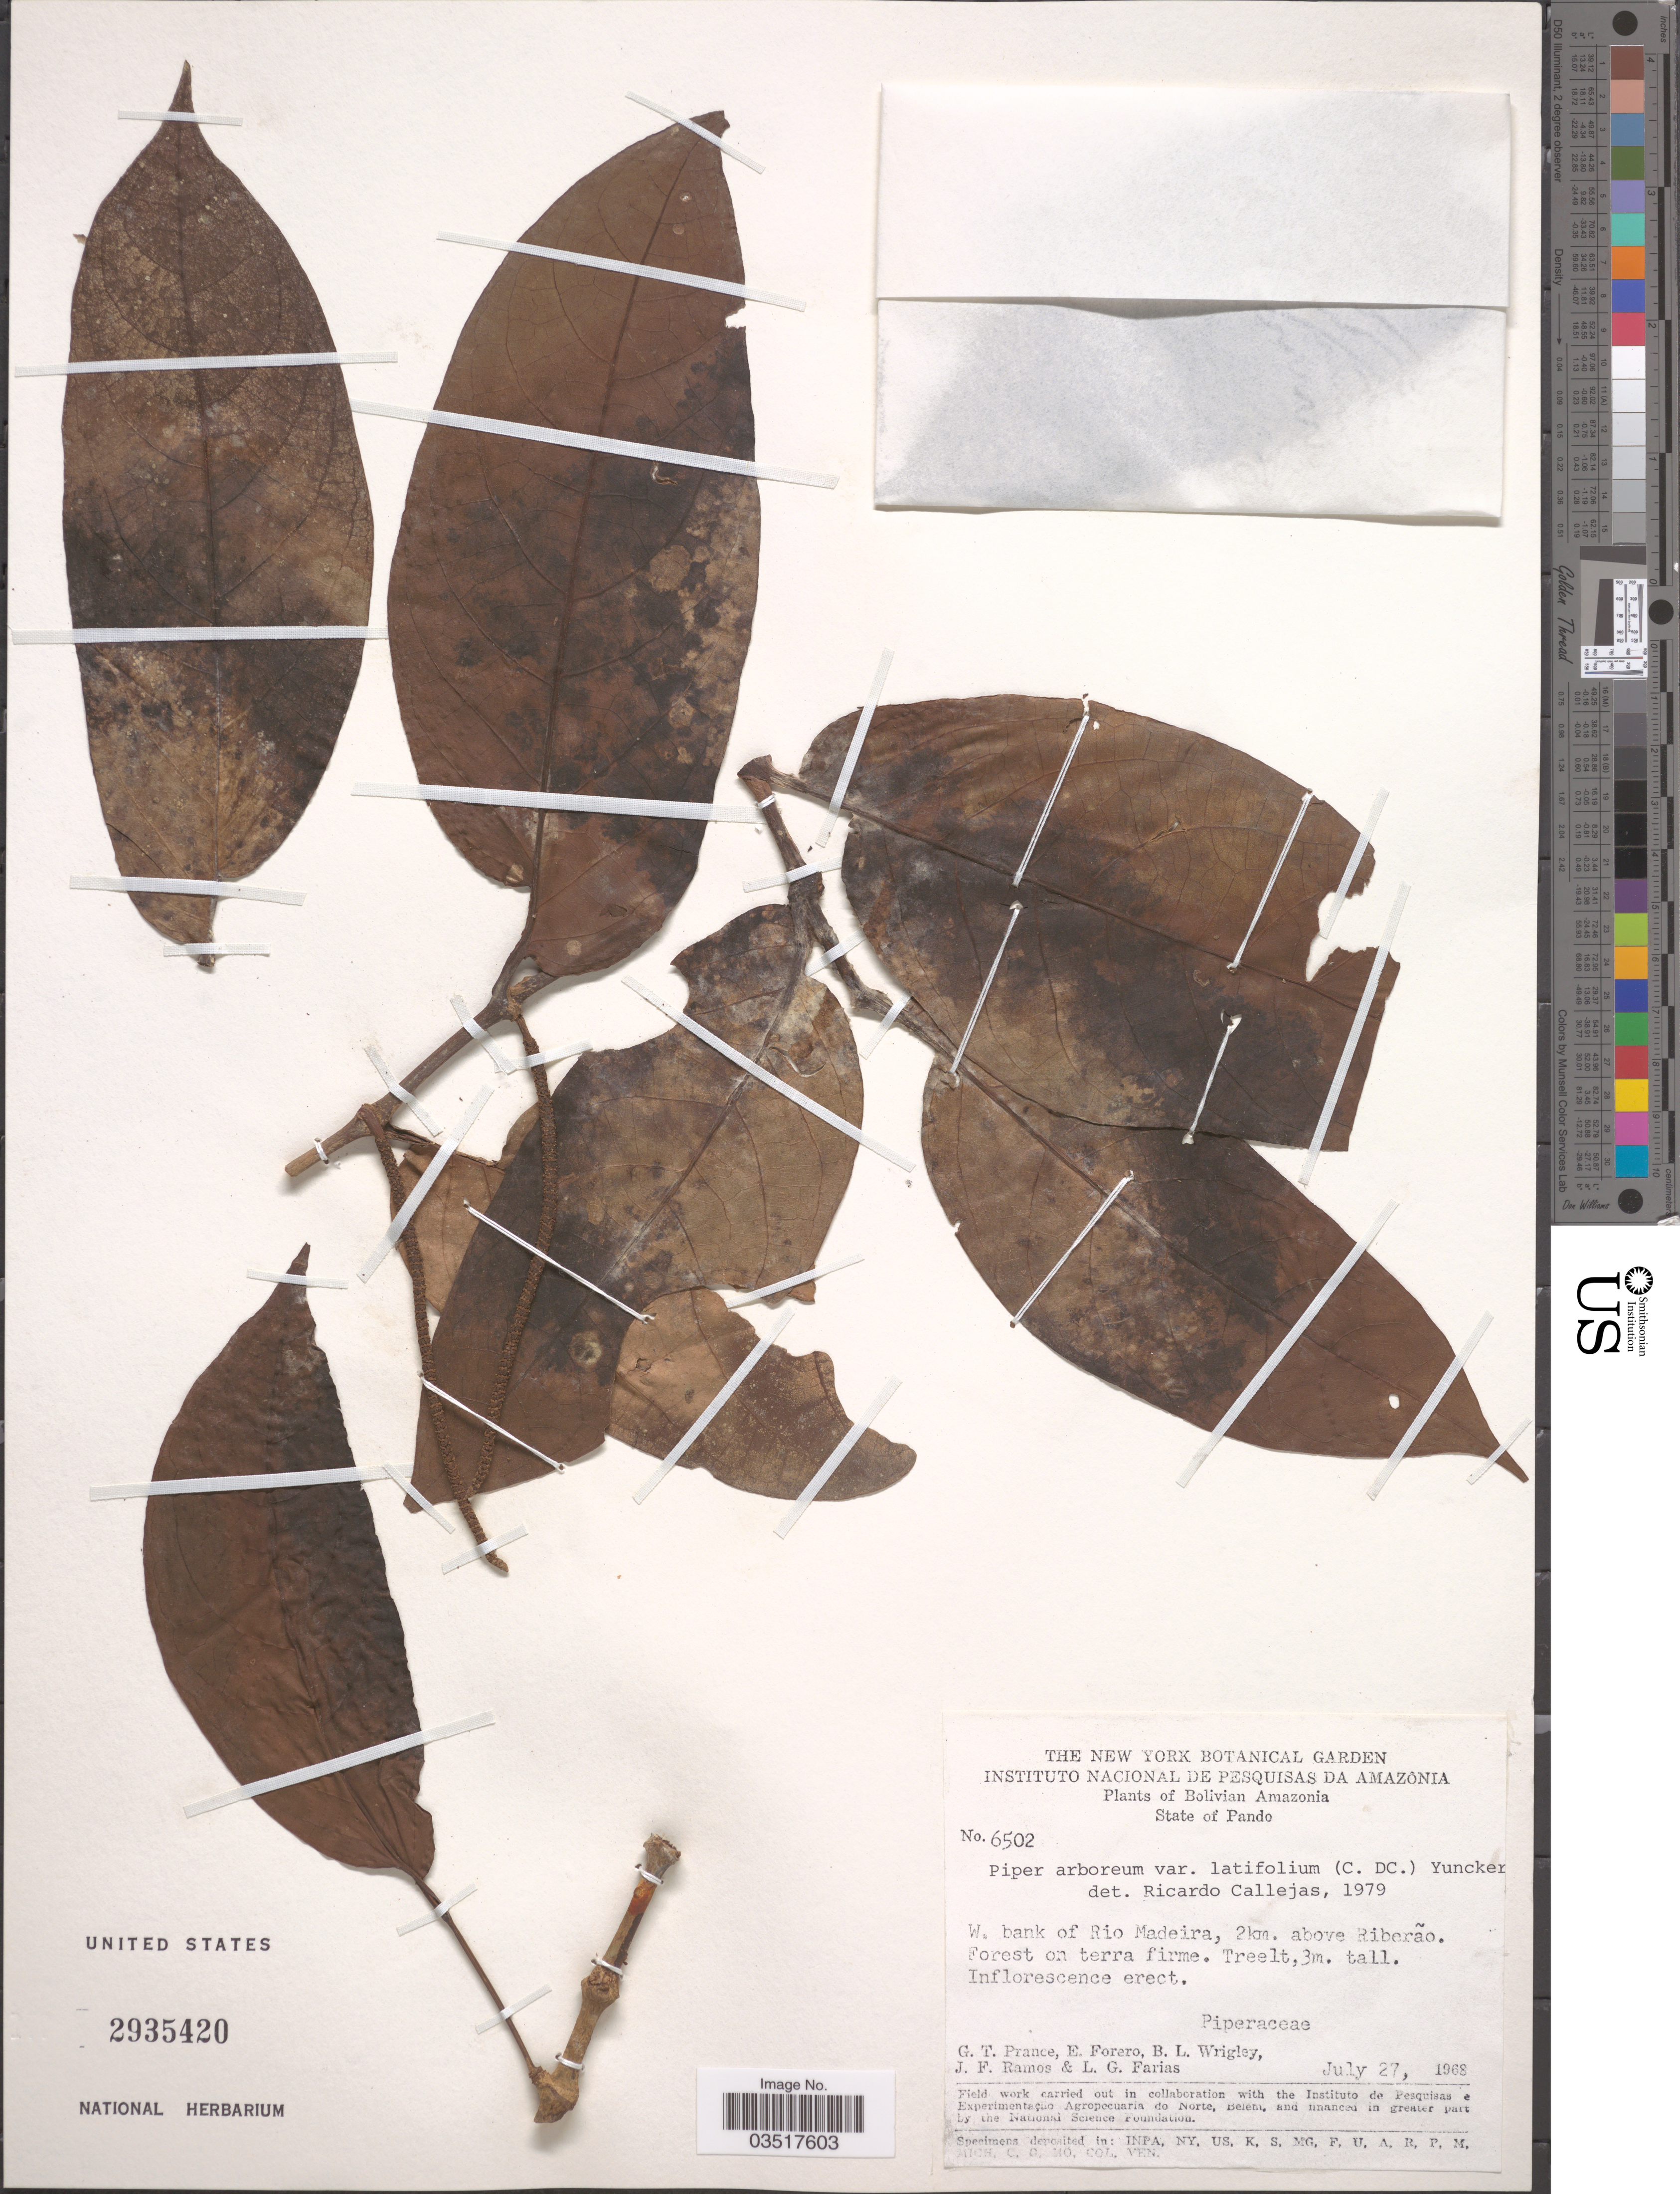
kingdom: Plantae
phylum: Tracheophyta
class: Magnoliopsida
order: Piperales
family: Piperaceae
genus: Piper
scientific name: Piper arboreum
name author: Aubl.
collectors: G. T. Prance, E. Forero, B. L. Wrigley, J. F. Ramos & L. G. Farias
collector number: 6502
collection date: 1968-07-27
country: Bolivia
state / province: Pando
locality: Bolivian Amazonia. W. bank of Rio Madeira, 2km. above Riberão.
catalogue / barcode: US 2935420